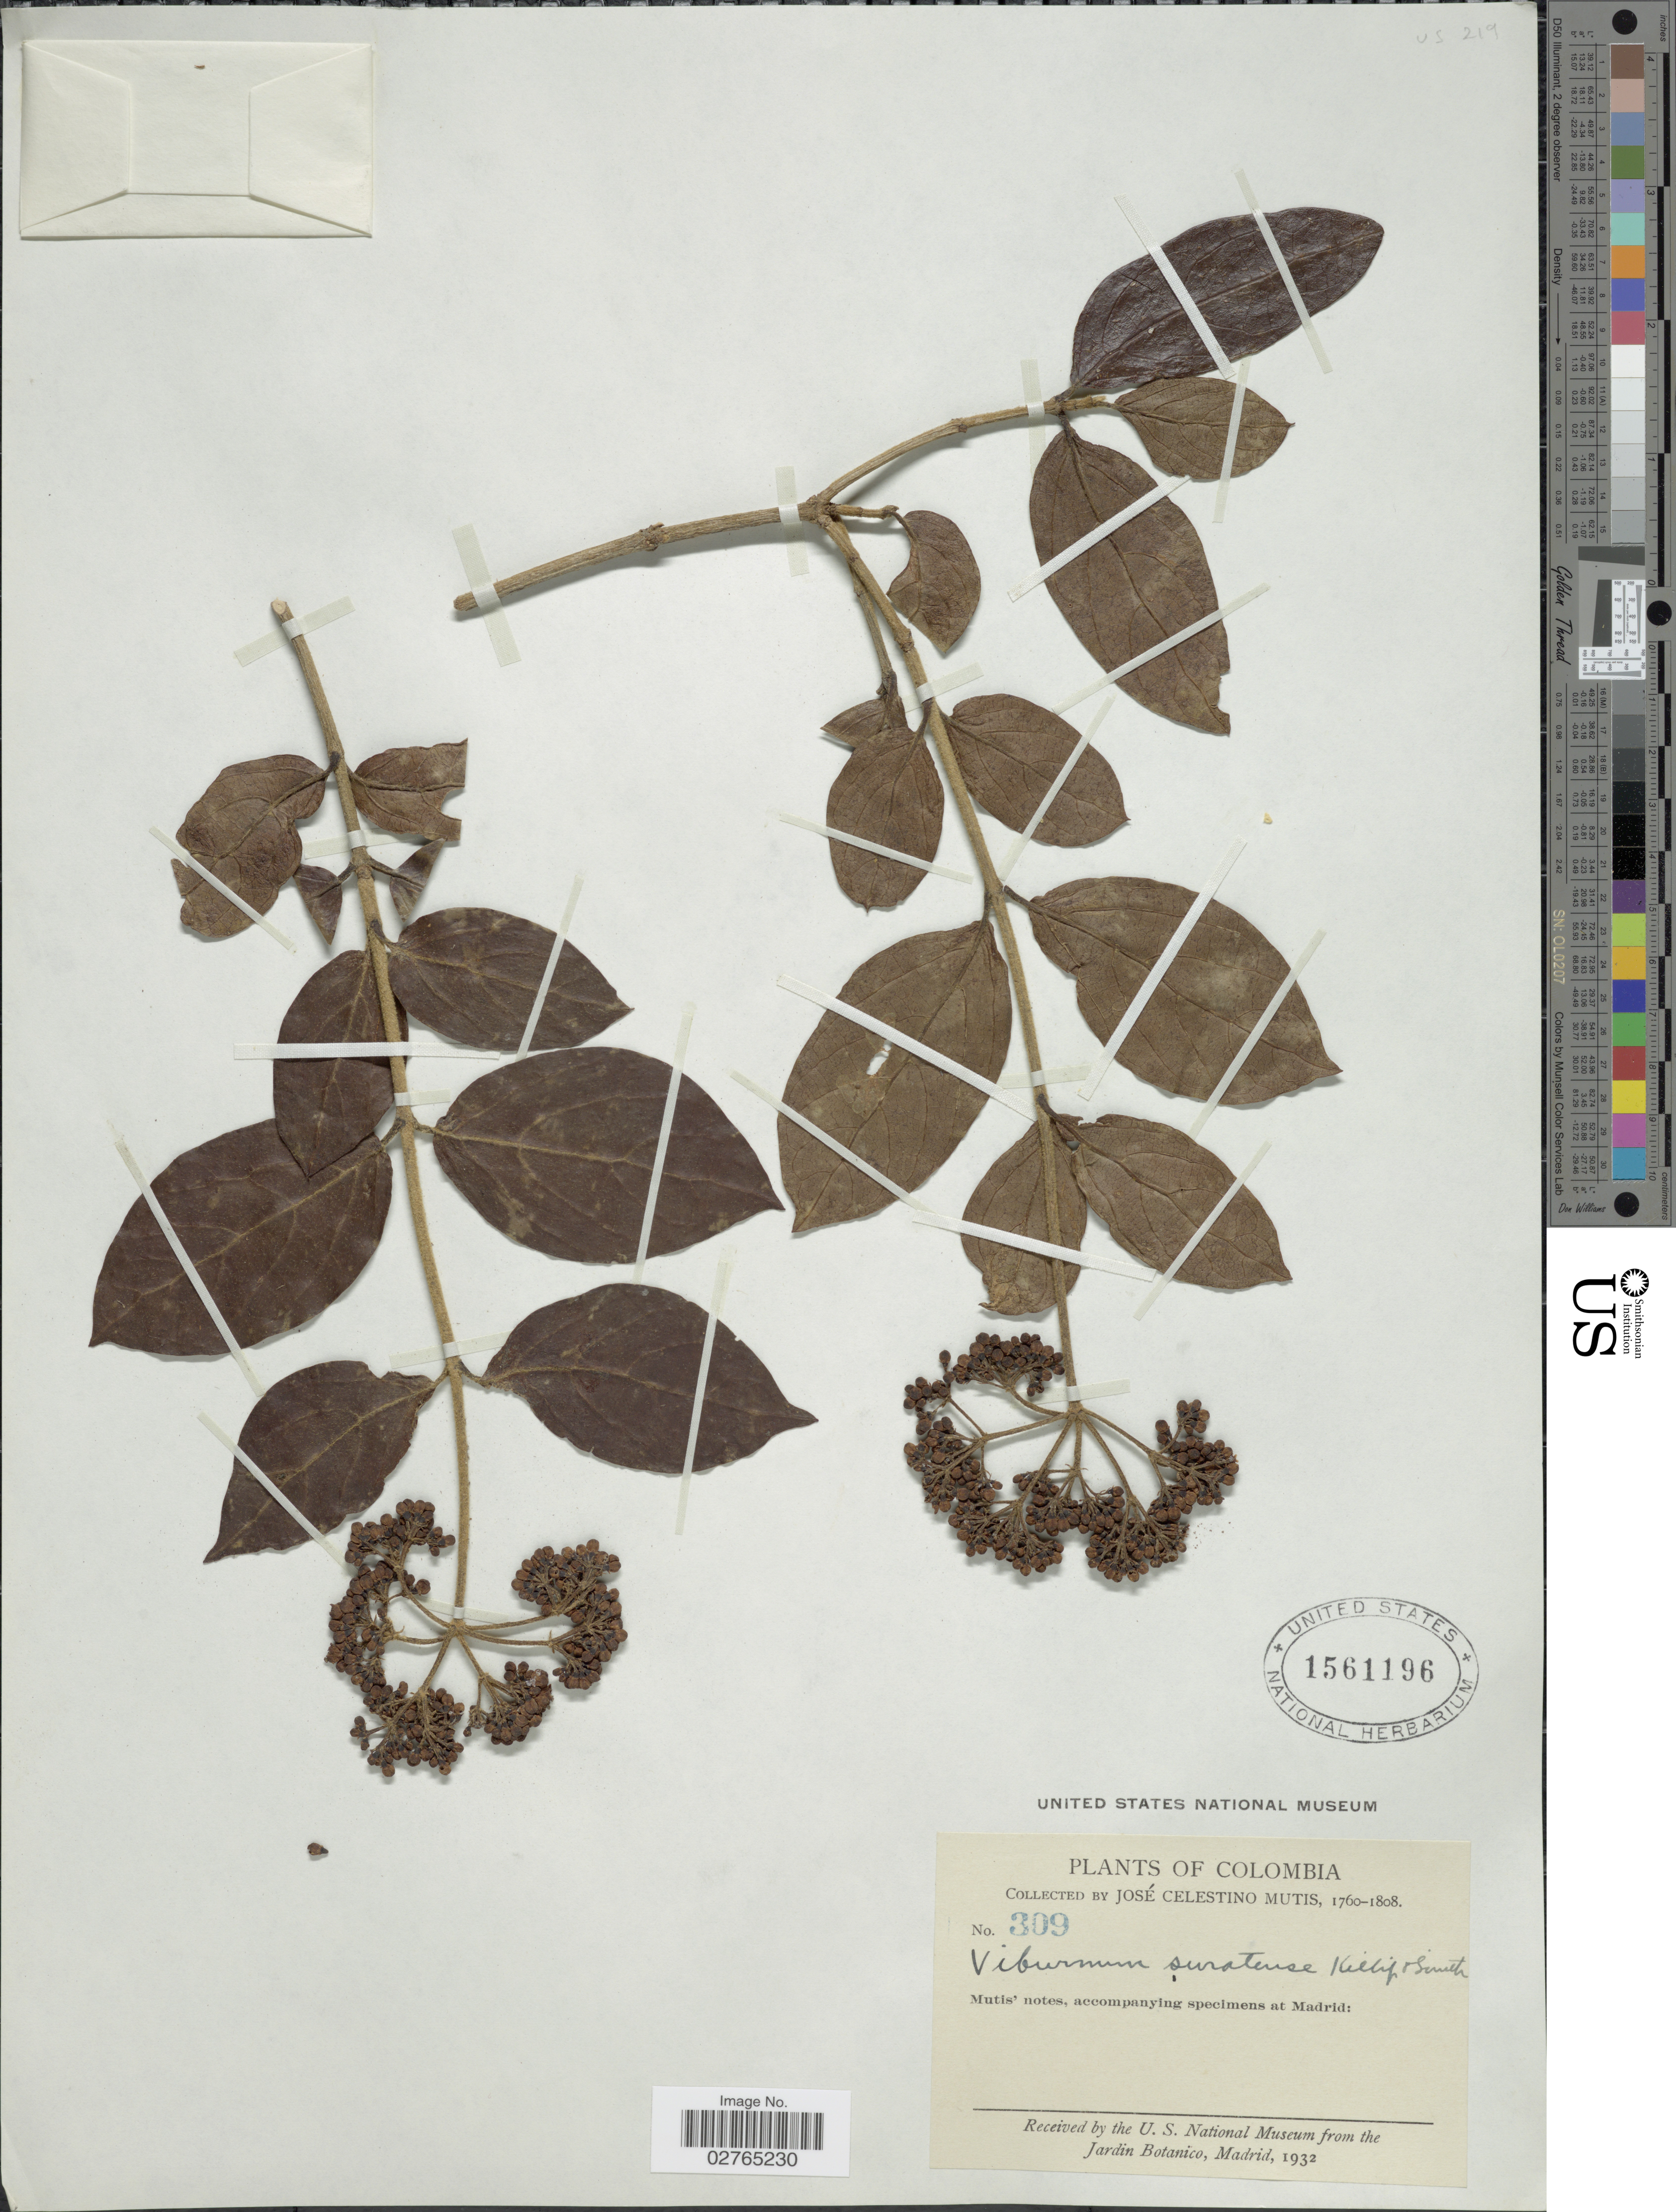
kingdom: Plantae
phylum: Tracheophyta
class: Magnoliopsida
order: Dipsacales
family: Viburnaceae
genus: Viburnum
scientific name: Viburnum suratense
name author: Killip & A.C. Sm.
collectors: J. C. B. Mutis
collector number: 309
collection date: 1760/1808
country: Colombia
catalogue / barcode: US 1561196